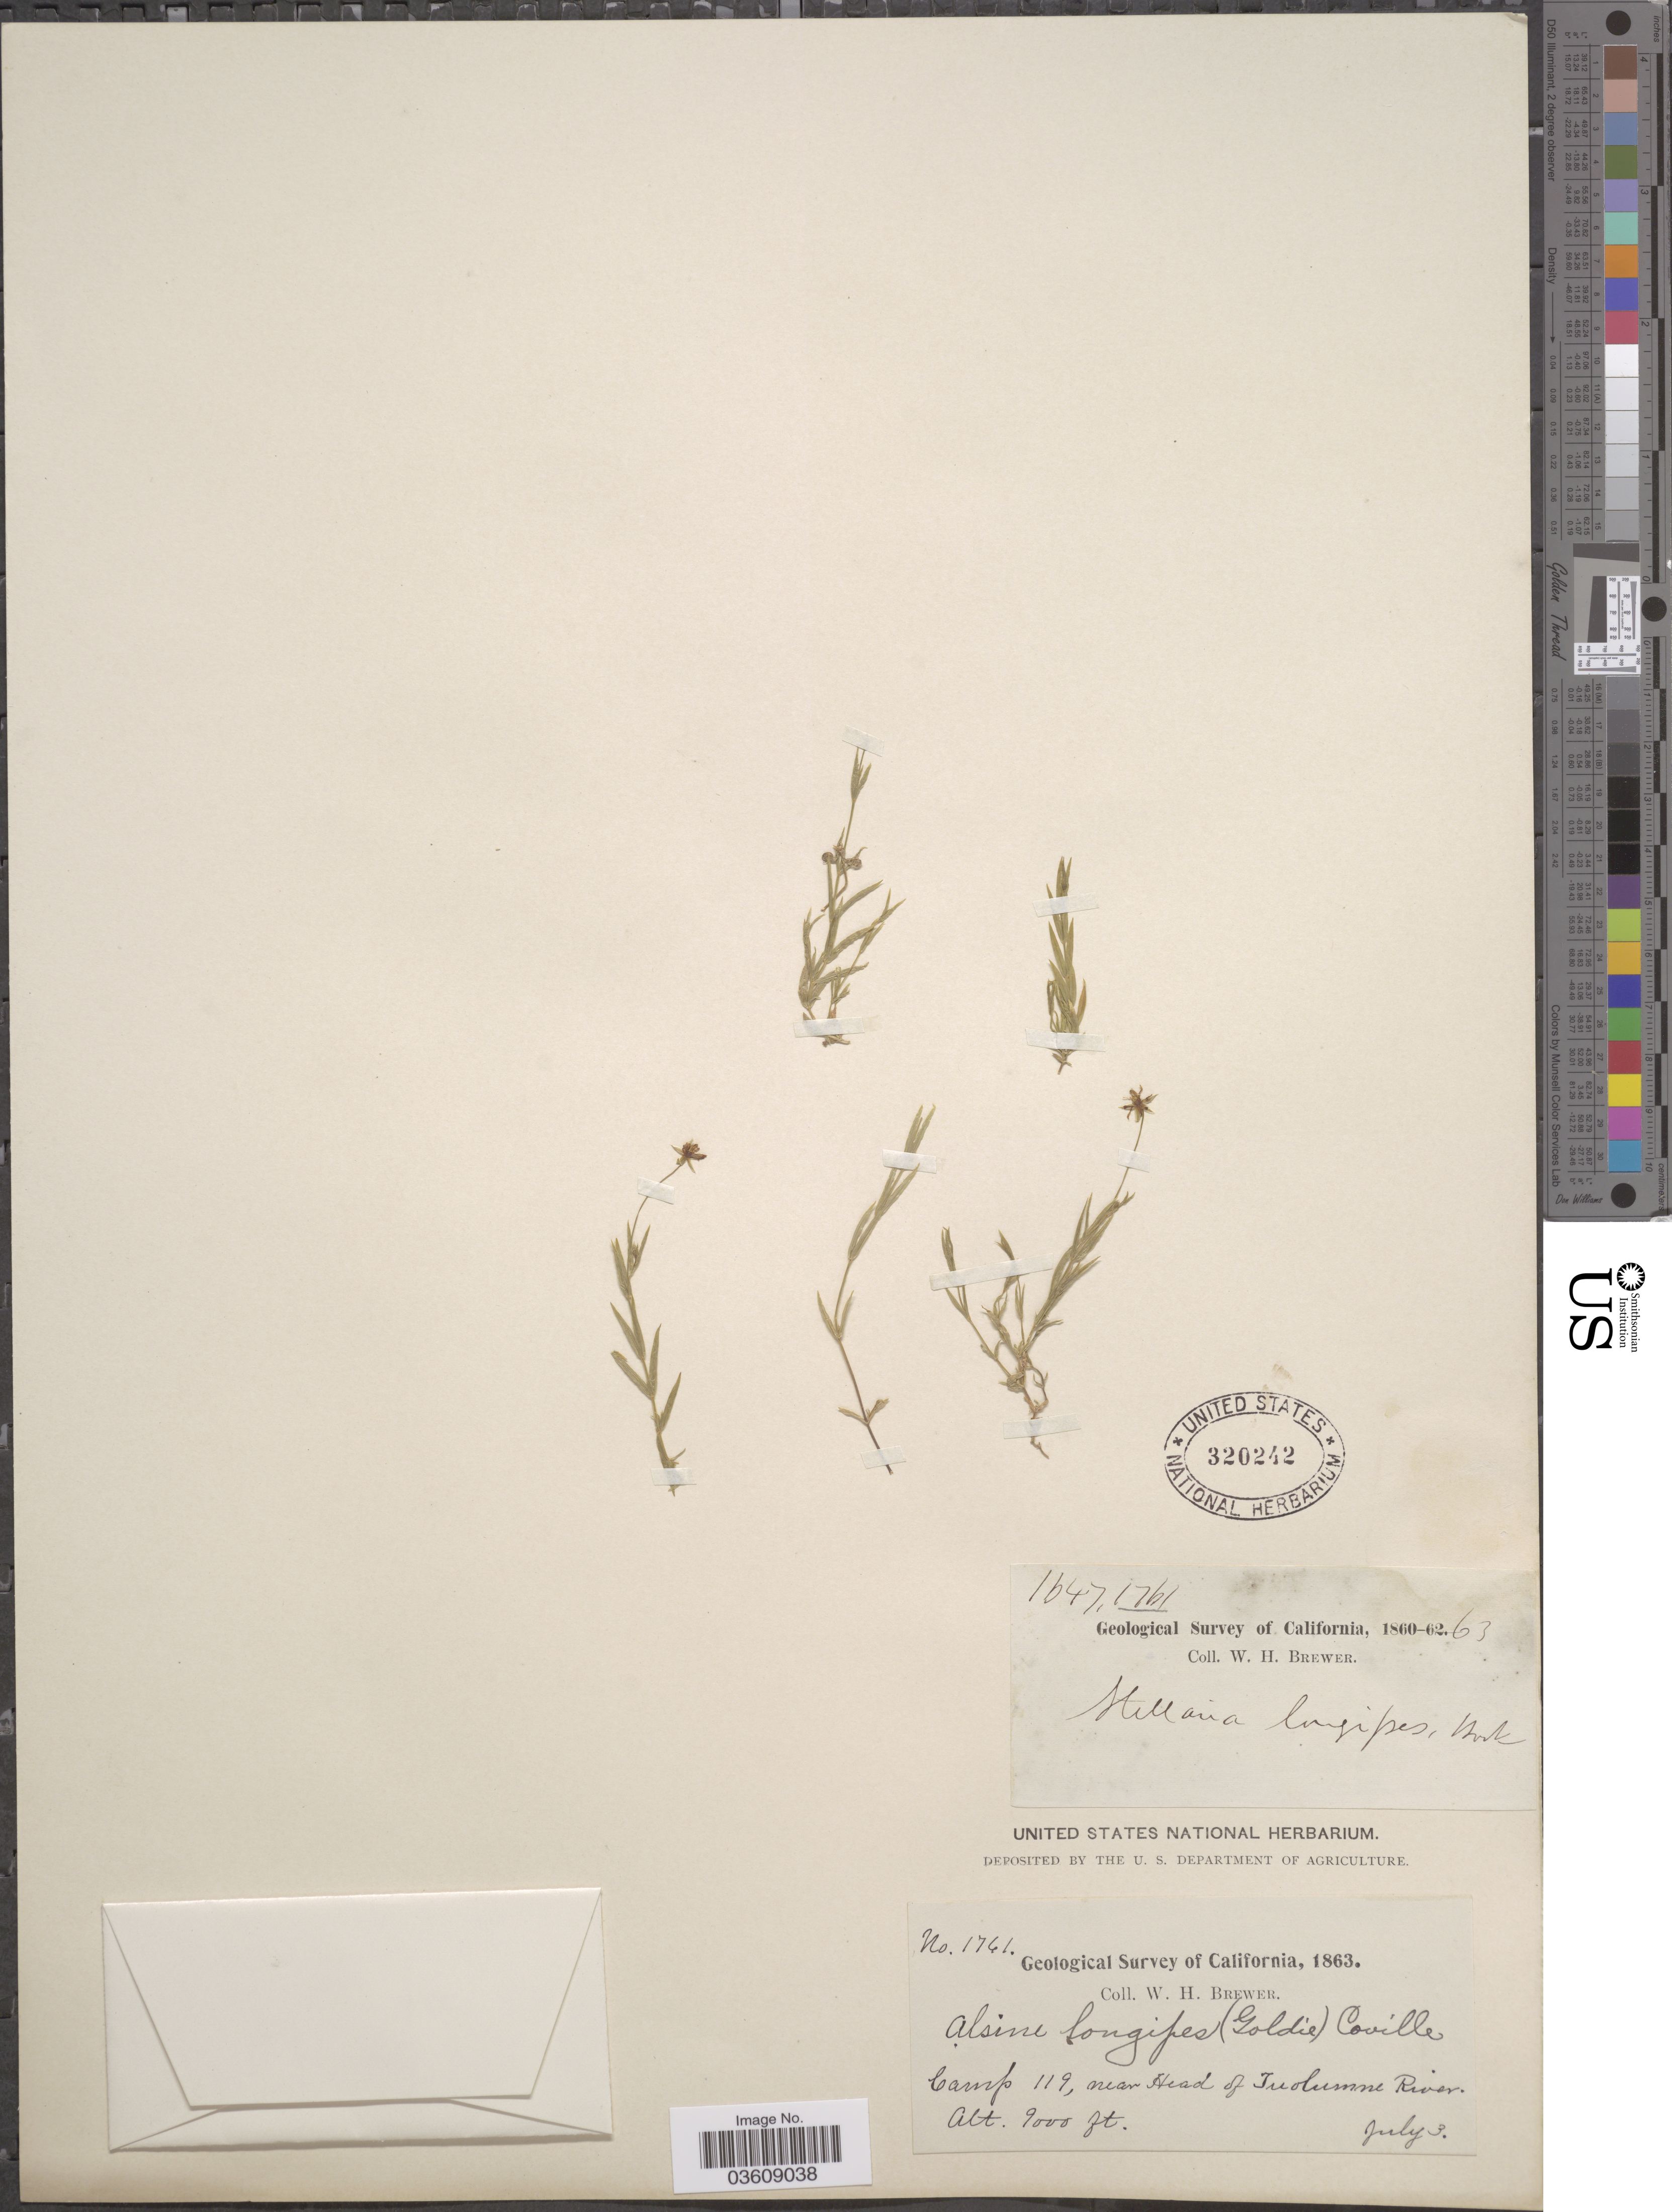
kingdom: Plantae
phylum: Tracheophyta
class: Magnoliopsida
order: Caryophyllales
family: Caryophyllaceae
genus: Stellaria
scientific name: Stellaria longipes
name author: Goldie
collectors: W. H. Brewer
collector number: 1761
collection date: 1863-07-03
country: United States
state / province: California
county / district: Tuolumne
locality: Camp 119, near Head of Tuolumne River.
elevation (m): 2743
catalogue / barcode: US 320242